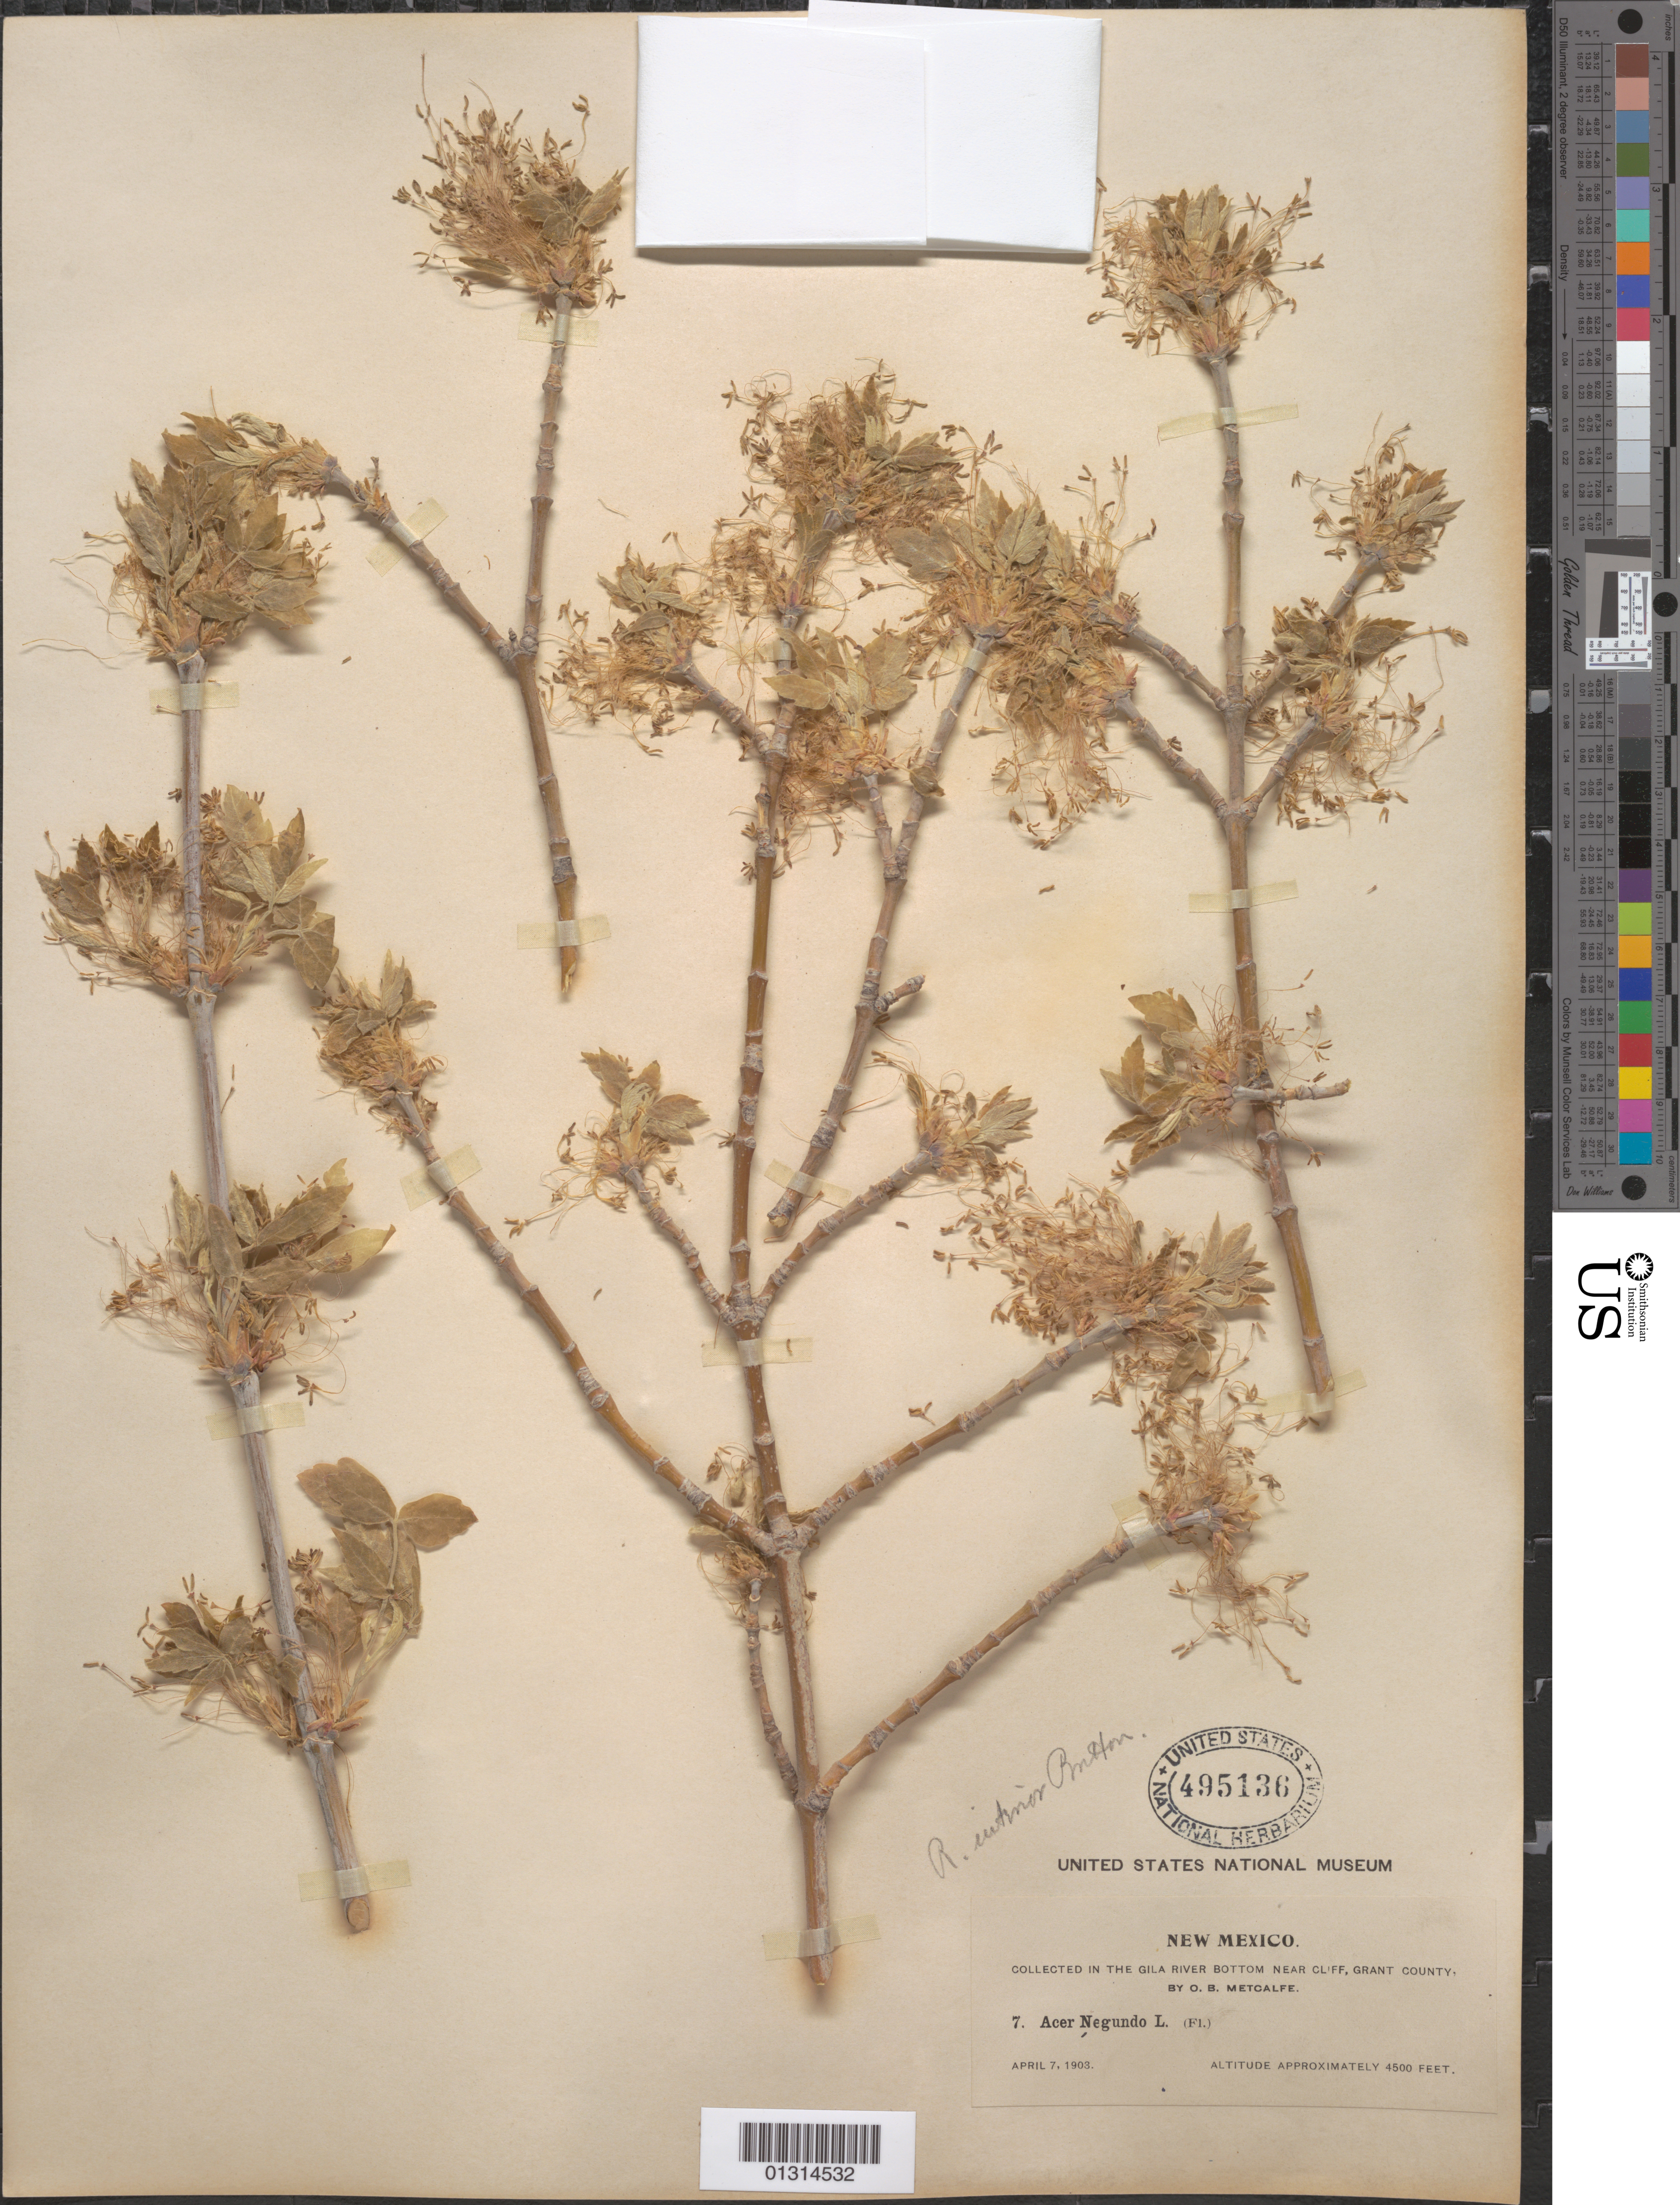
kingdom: Plantae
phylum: Tracheophyta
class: Magnoliopsida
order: Sapindales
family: Sapindaceae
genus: Acer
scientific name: Acer negundo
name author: L.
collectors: O. B. Metcalfe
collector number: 7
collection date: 1903-04-07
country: United States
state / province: New Mexico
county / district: Grant County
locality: Grant County, in the Gila River bottom near Cliff.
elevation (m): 1372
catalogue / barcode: US 495136